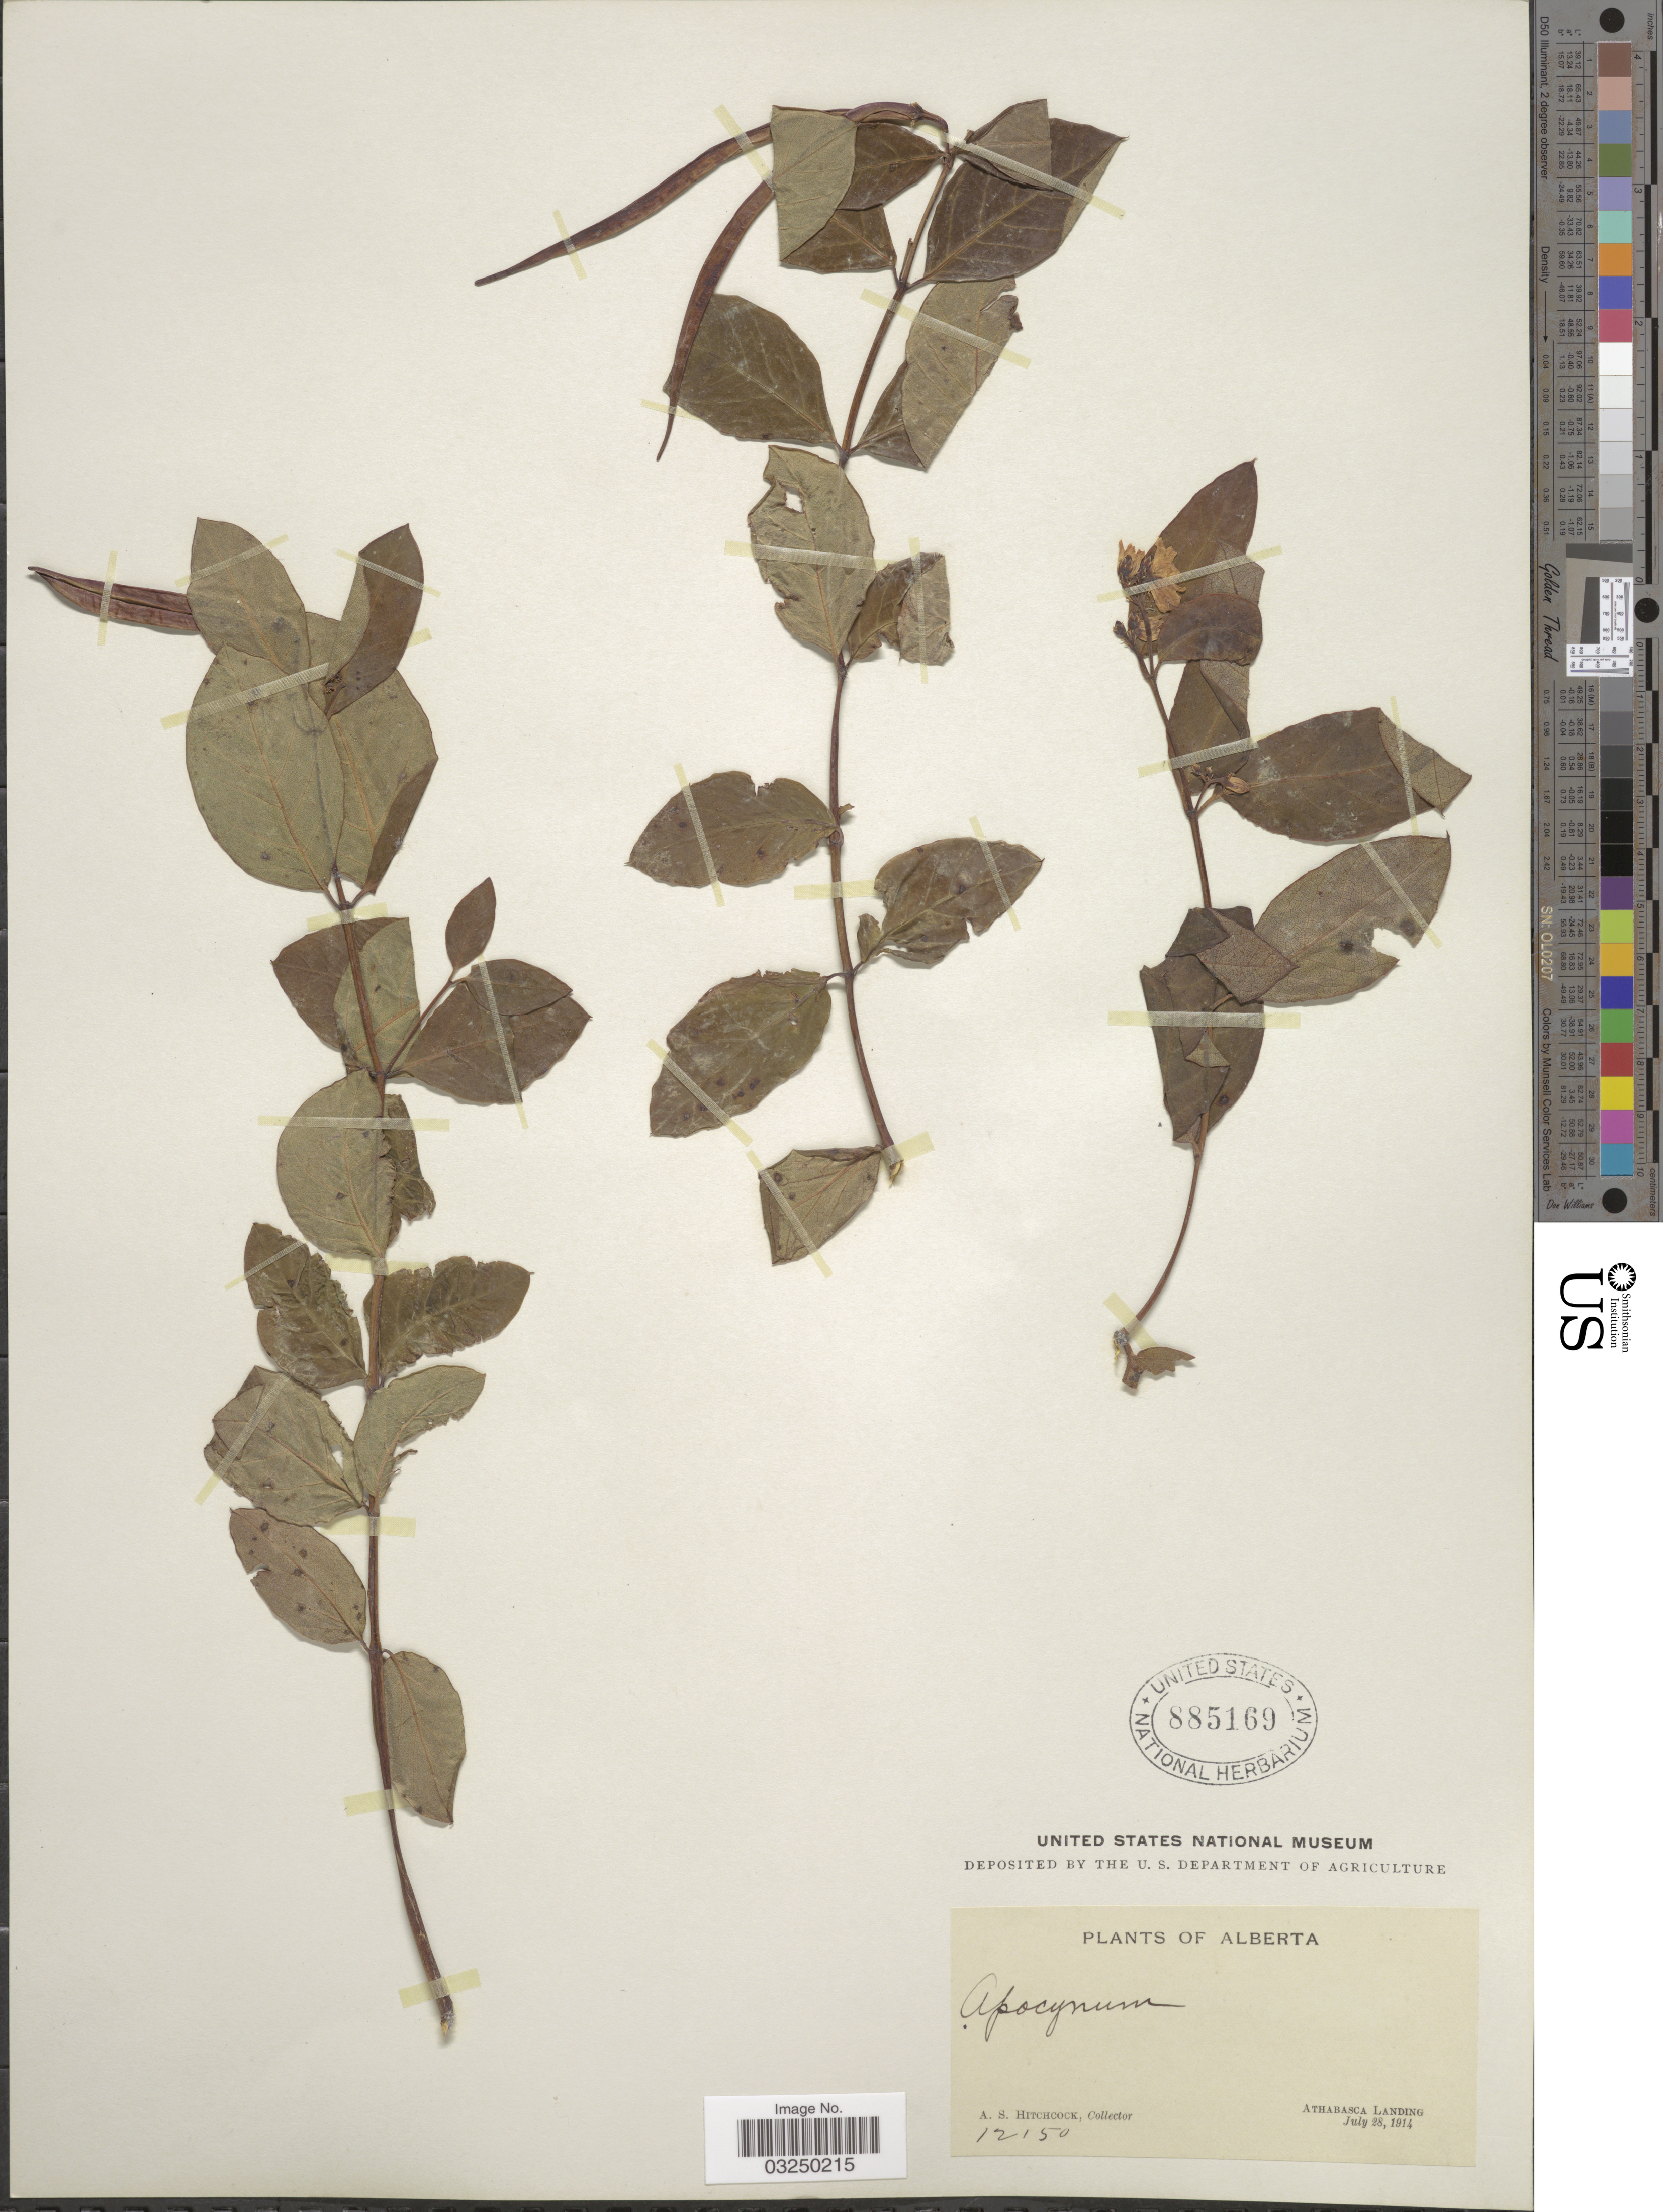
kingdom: Plantae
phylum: Tracheophyta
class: Magnoliopsida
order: Gentianales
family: Apocynaceae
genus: Apocynum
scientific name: Apocynum sp.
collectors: A. S. Hitchcock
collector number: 12150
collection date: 1914-07-28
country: Canada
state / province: Alberta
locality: Athabasca Landing.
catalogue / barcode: US 885169